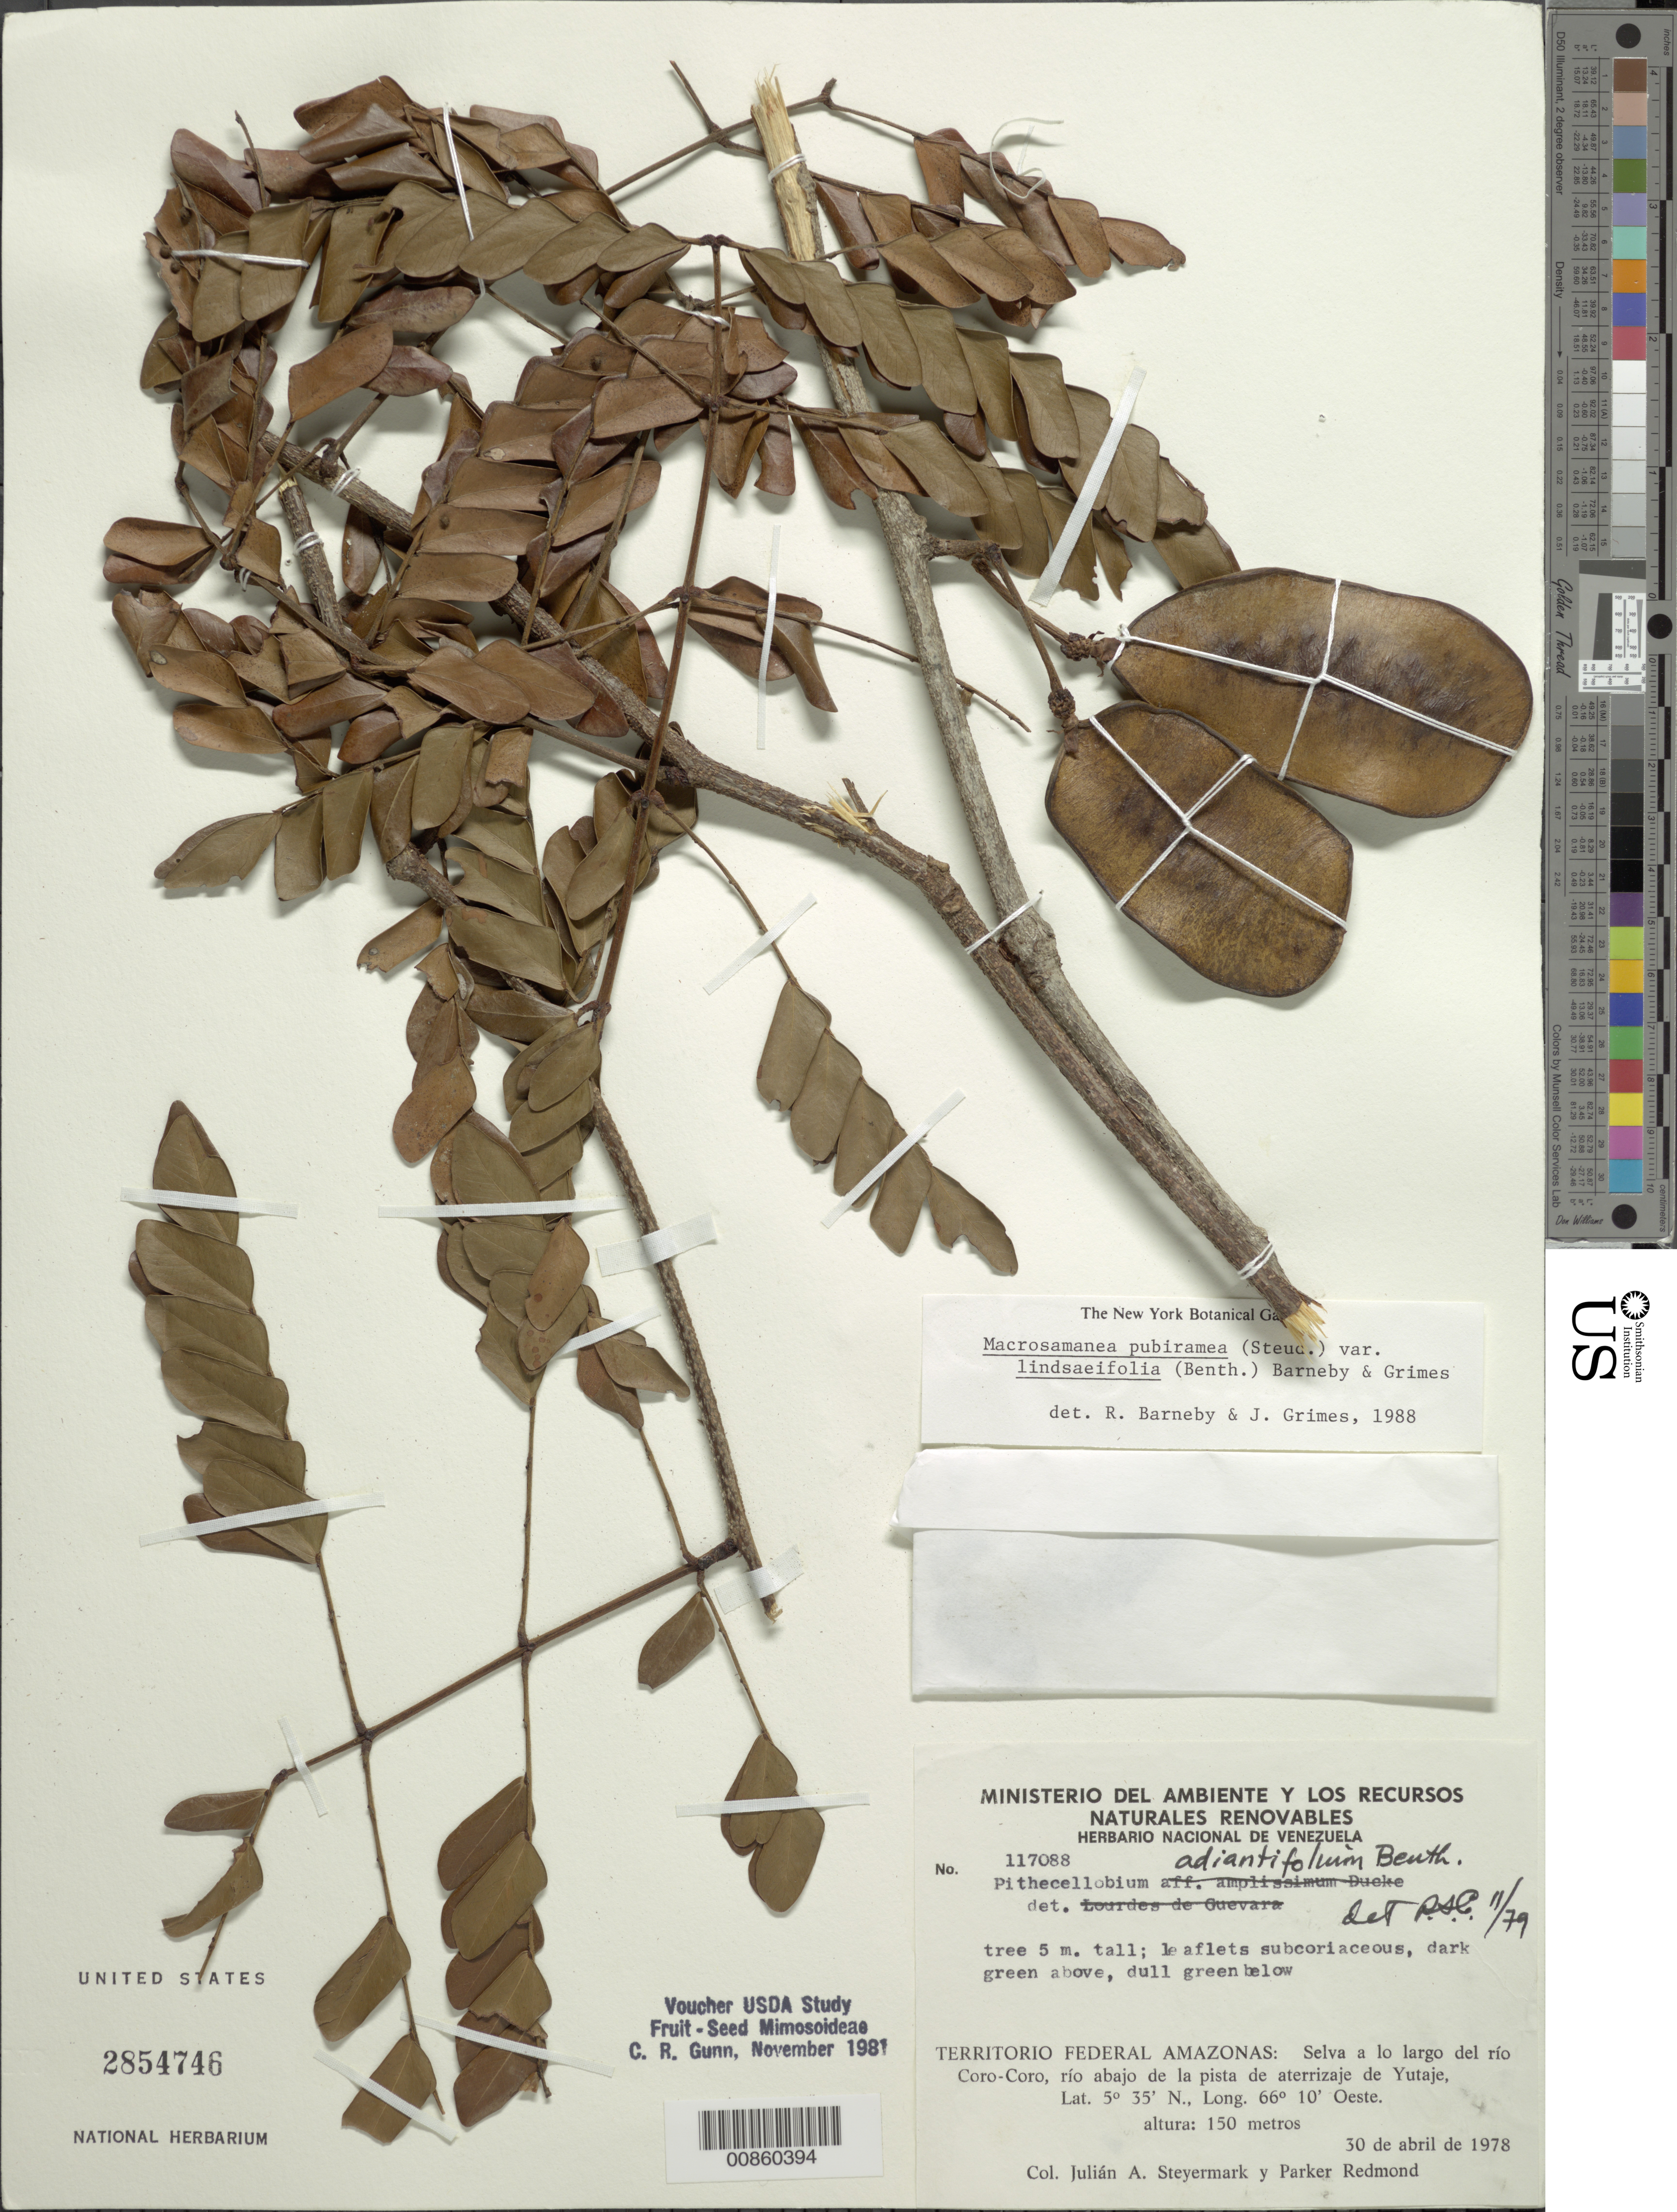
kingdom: Plantae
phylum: Tracheophyta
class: Magnoliopsida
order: Fabales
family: Fabaceae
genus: Macrosamanea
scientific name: Macrosamanea pubiramea var. lindsaeifolia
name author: (Spruce ex Benth.) Barneby & J.W. Grimes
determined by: Barneby, R. C.; Girmes, --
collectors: J. Steyermark & P. Redmond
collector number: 117088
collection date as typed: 30-Apr-78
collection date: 1978-04-30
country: Venezuela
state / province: Amazonas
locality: Río Coro-Coro, upstream from the Yutajé landing strip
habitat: Selva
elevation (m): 150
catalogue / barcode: US 2854746